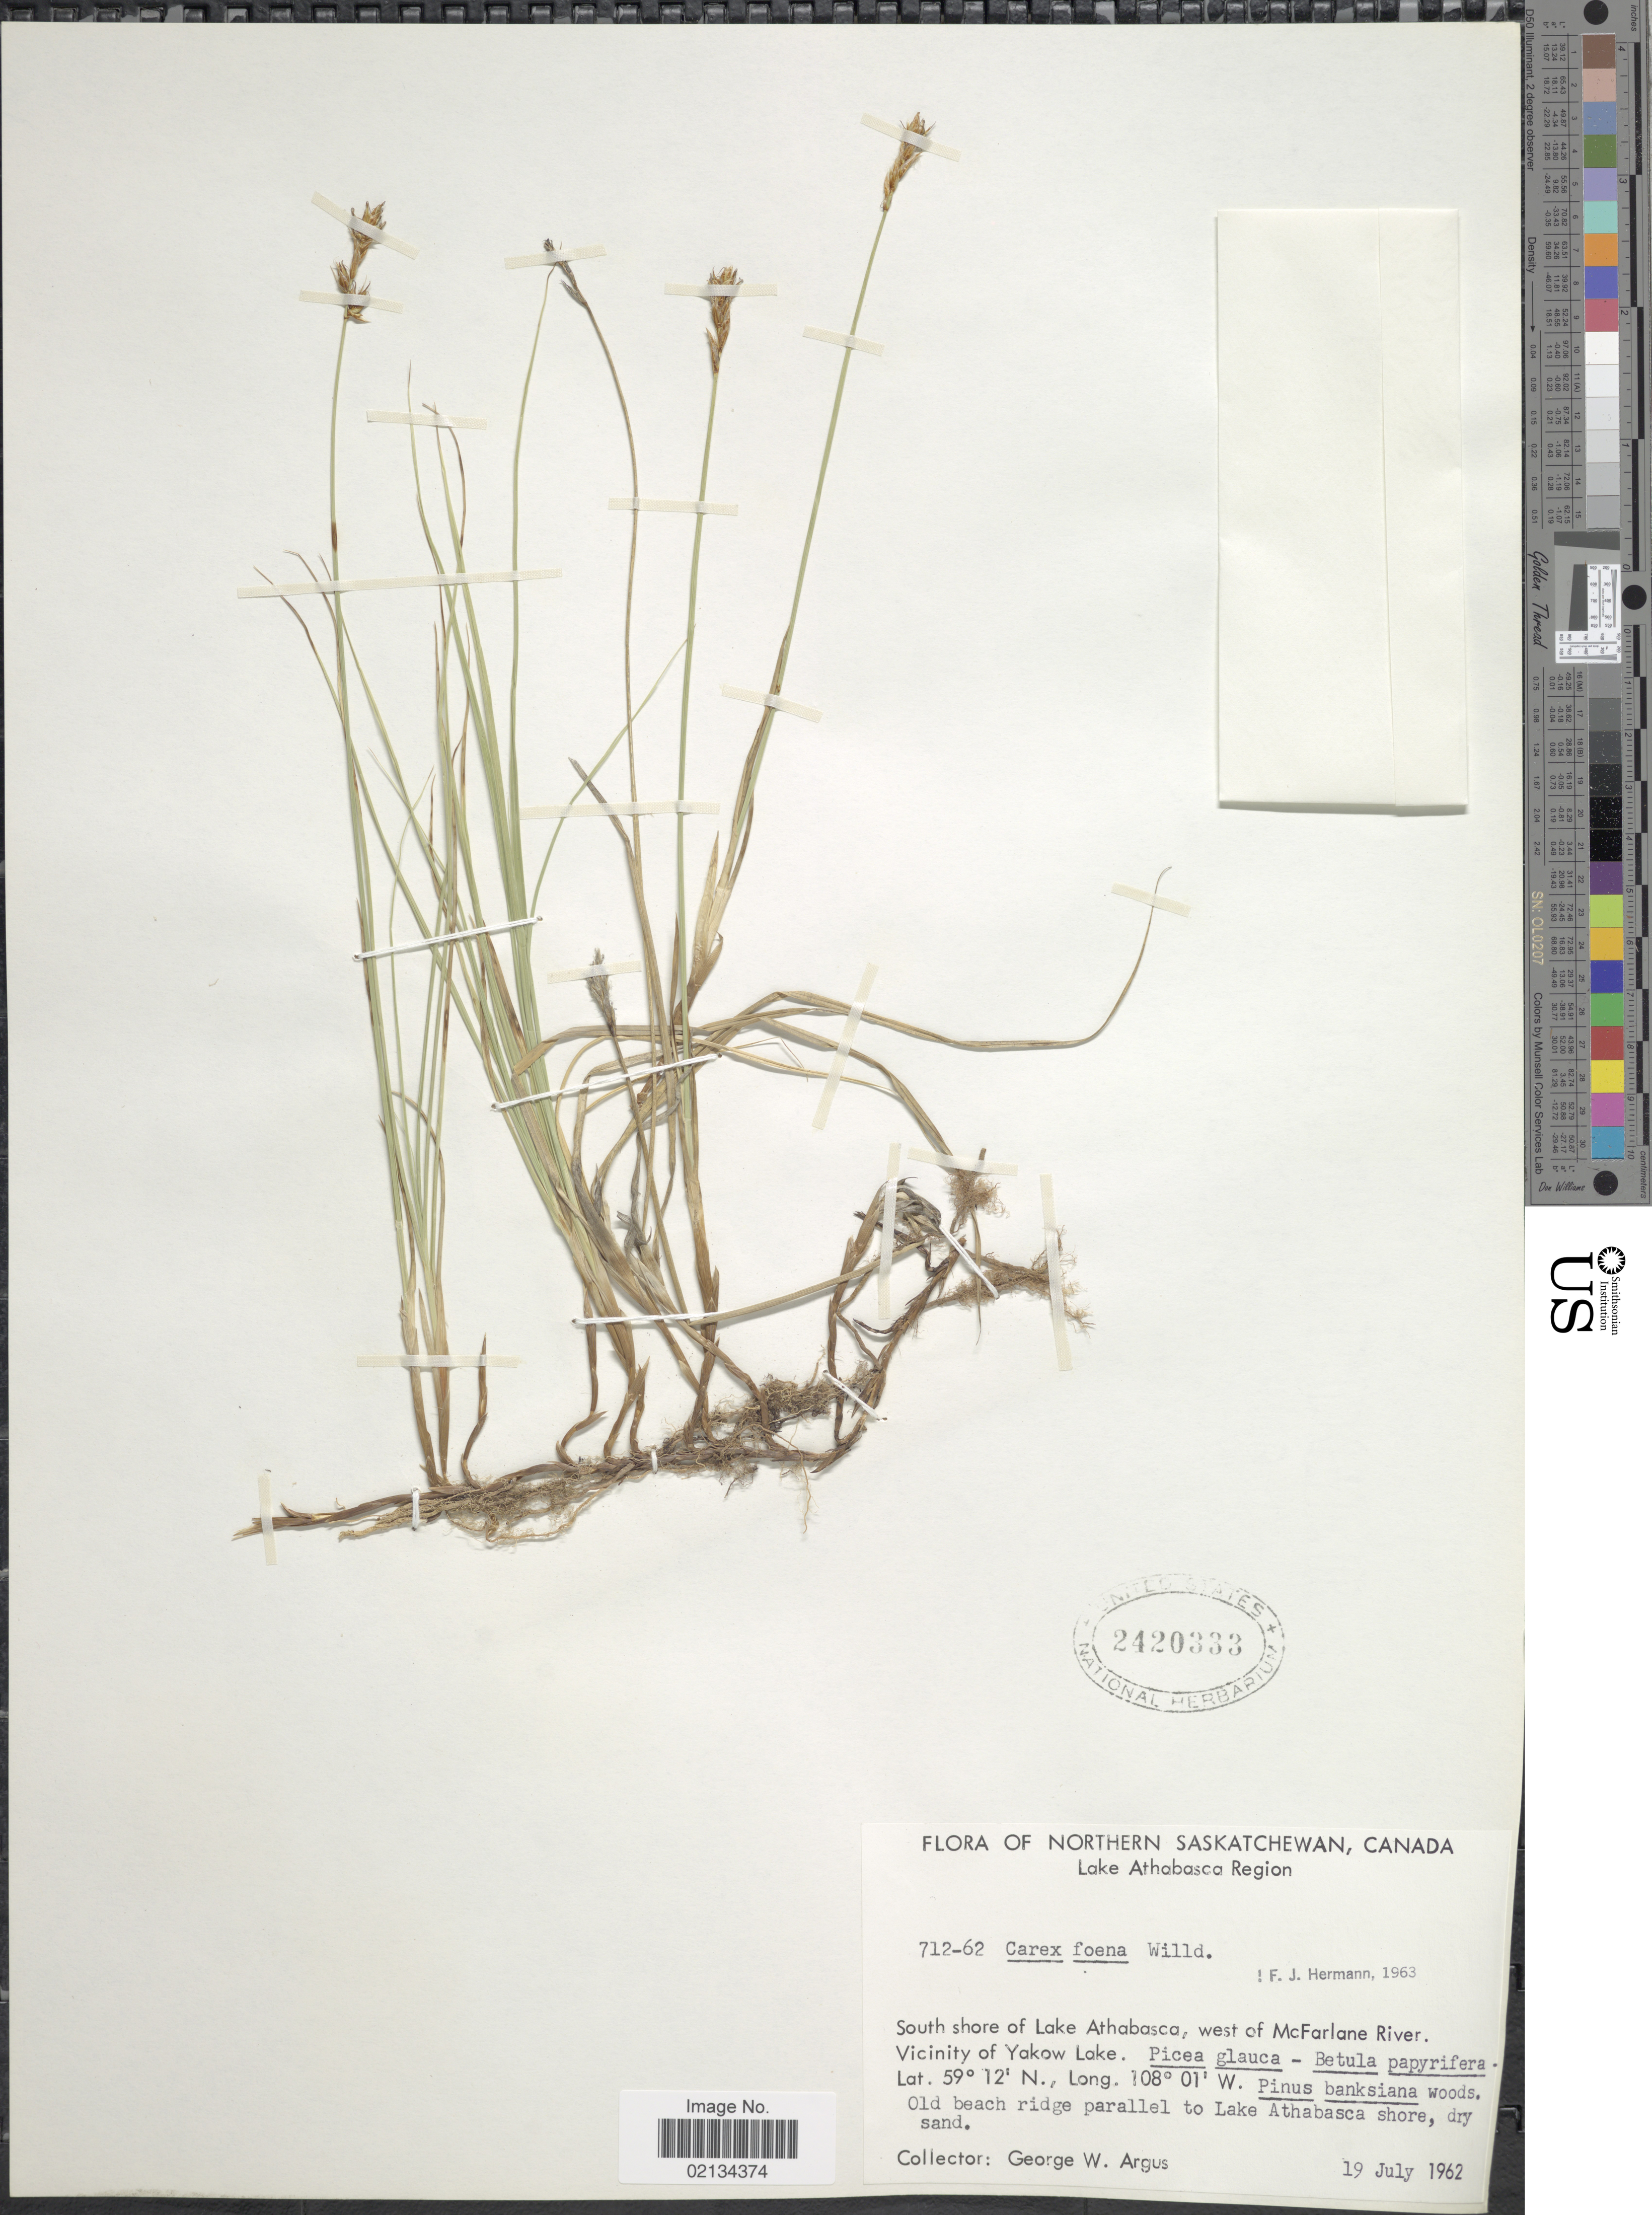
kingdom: Plantae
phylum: Tracheophyta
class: Liliopsida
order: Poales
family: Cyperaceae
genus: Carex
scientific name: Carex siccata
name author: Dewey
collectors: G. W. Argus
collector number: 712-62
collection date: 1962-07-19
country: Canada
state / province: Saskatchewan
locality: Northern Saskatchewan, Lake Athabasca Region, south shore of Lake Athabasca, west of McFarlane River, Vicinity of Yakow Lake, Old beach ridge parallel to Lake Athabasca shore.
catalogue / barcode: US 2420333